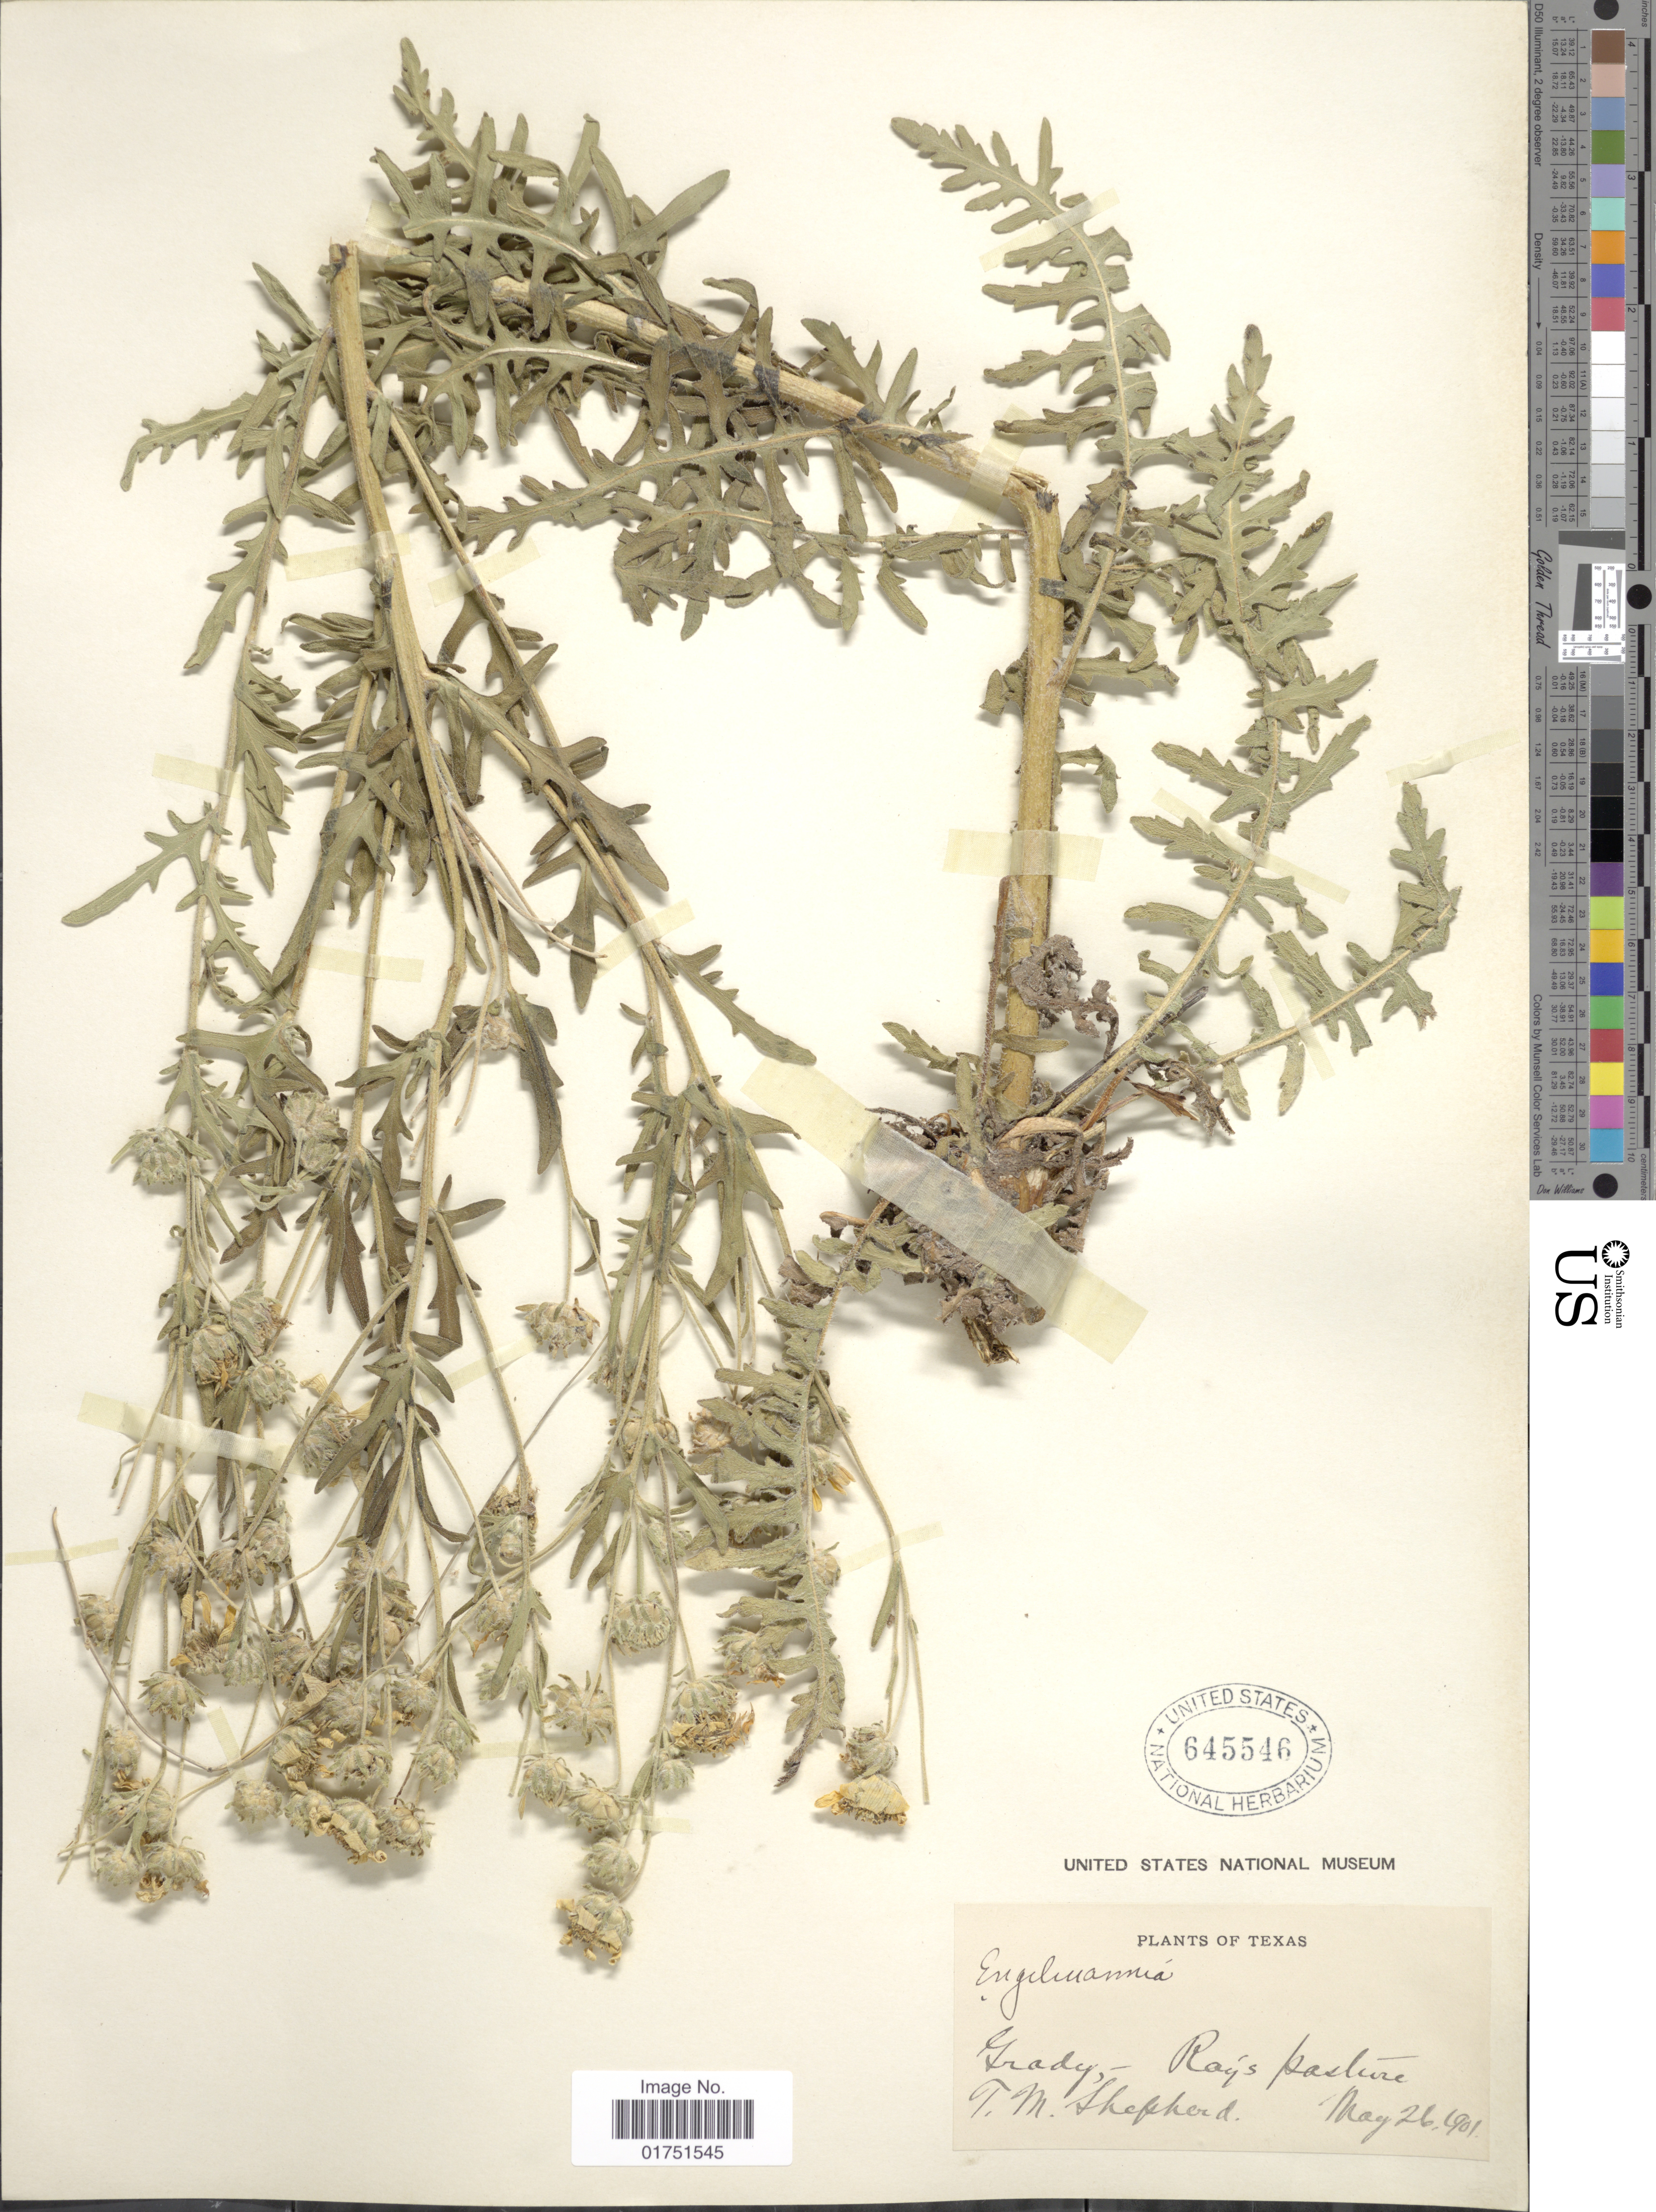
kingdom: Plantae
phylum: Tracheophyta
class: Magnoliopsida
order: Asterales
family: Asteraceae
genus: Engelmannia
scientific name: Engelmannia pinnatifida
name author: Torr. & A. Gray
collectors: T. Shepherd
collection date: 1901-05-26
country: United States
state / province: Texas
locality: Grady, Ray's pasture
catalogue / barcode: US 645546